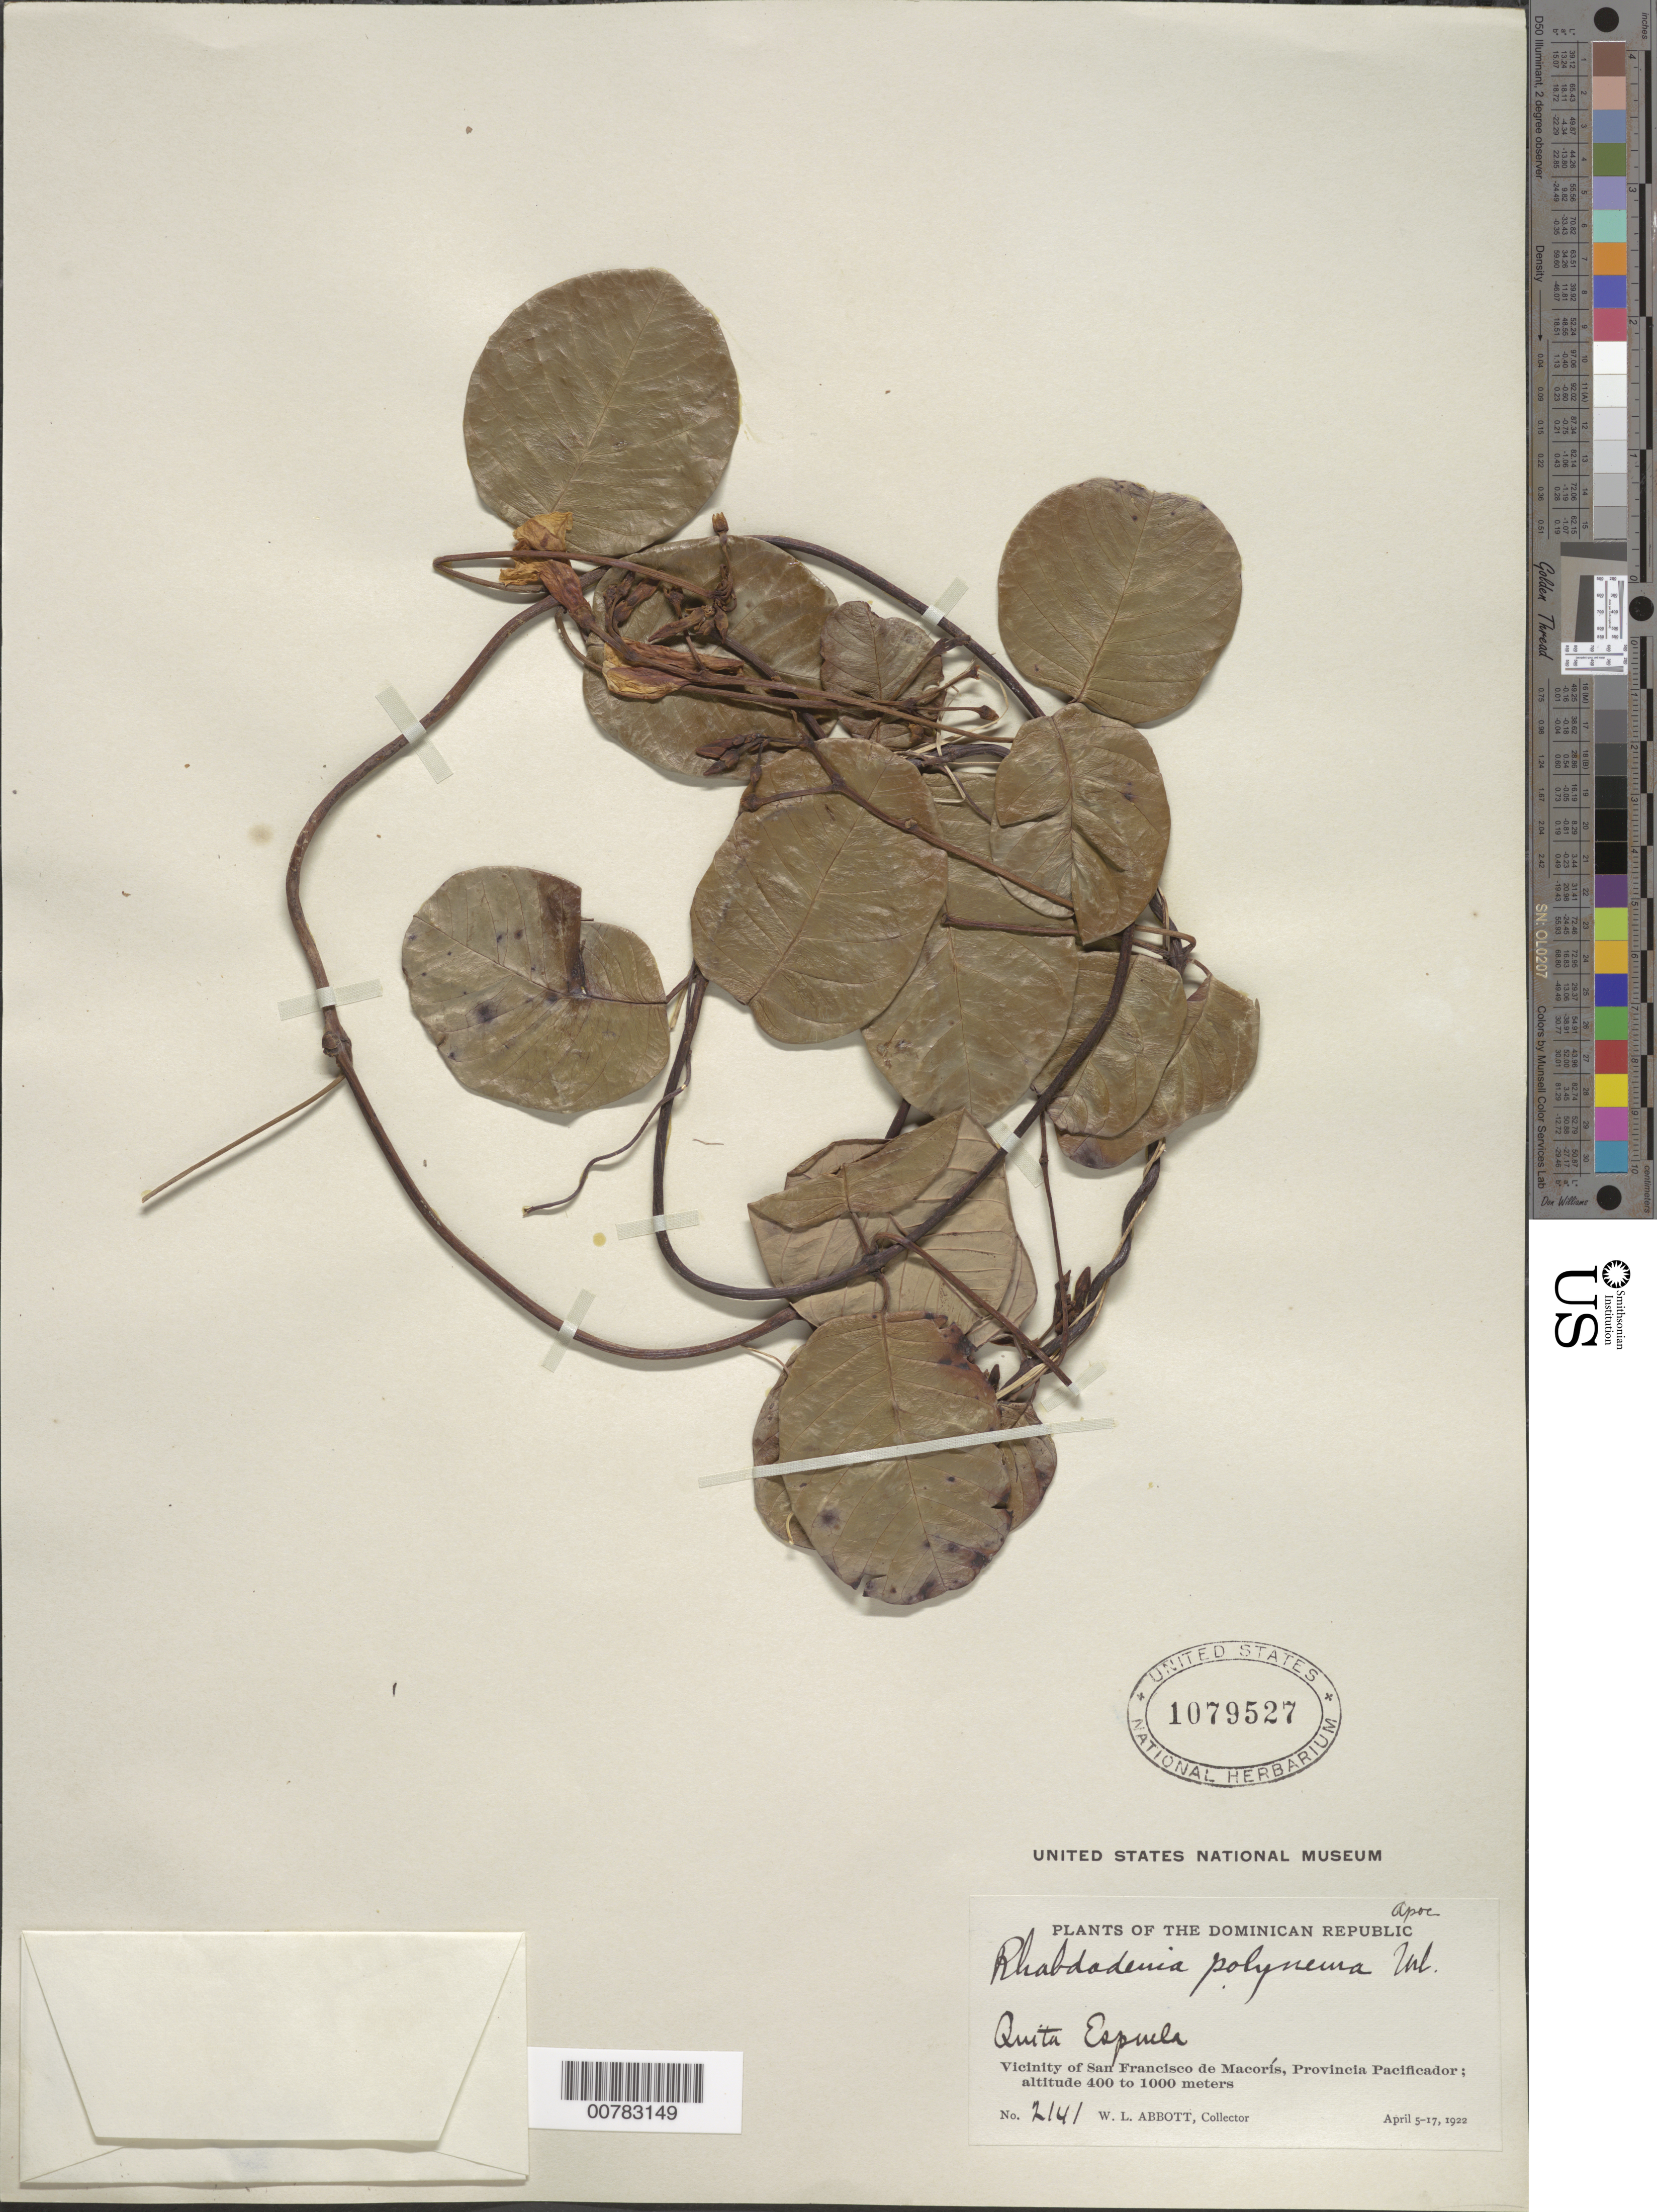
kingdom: Plantae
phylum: Tracheophyta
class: Magnoliopsida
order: Gentianales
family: Apocynaceae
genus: Odontadenia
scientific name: Odontadenia polyneura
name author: (Urb.) Woodson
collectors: W. L. Abbott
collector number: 2141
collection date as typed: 05 Apr 1922 to 17 Apr 1922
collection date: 1922-04-05/1922-04-17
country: Dominican Republic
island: Hispaniola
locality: Province of Pacificador?, vicinity of San Francisco de Macorís, Quita Espuela.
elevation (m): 400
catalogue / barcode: US 1079527